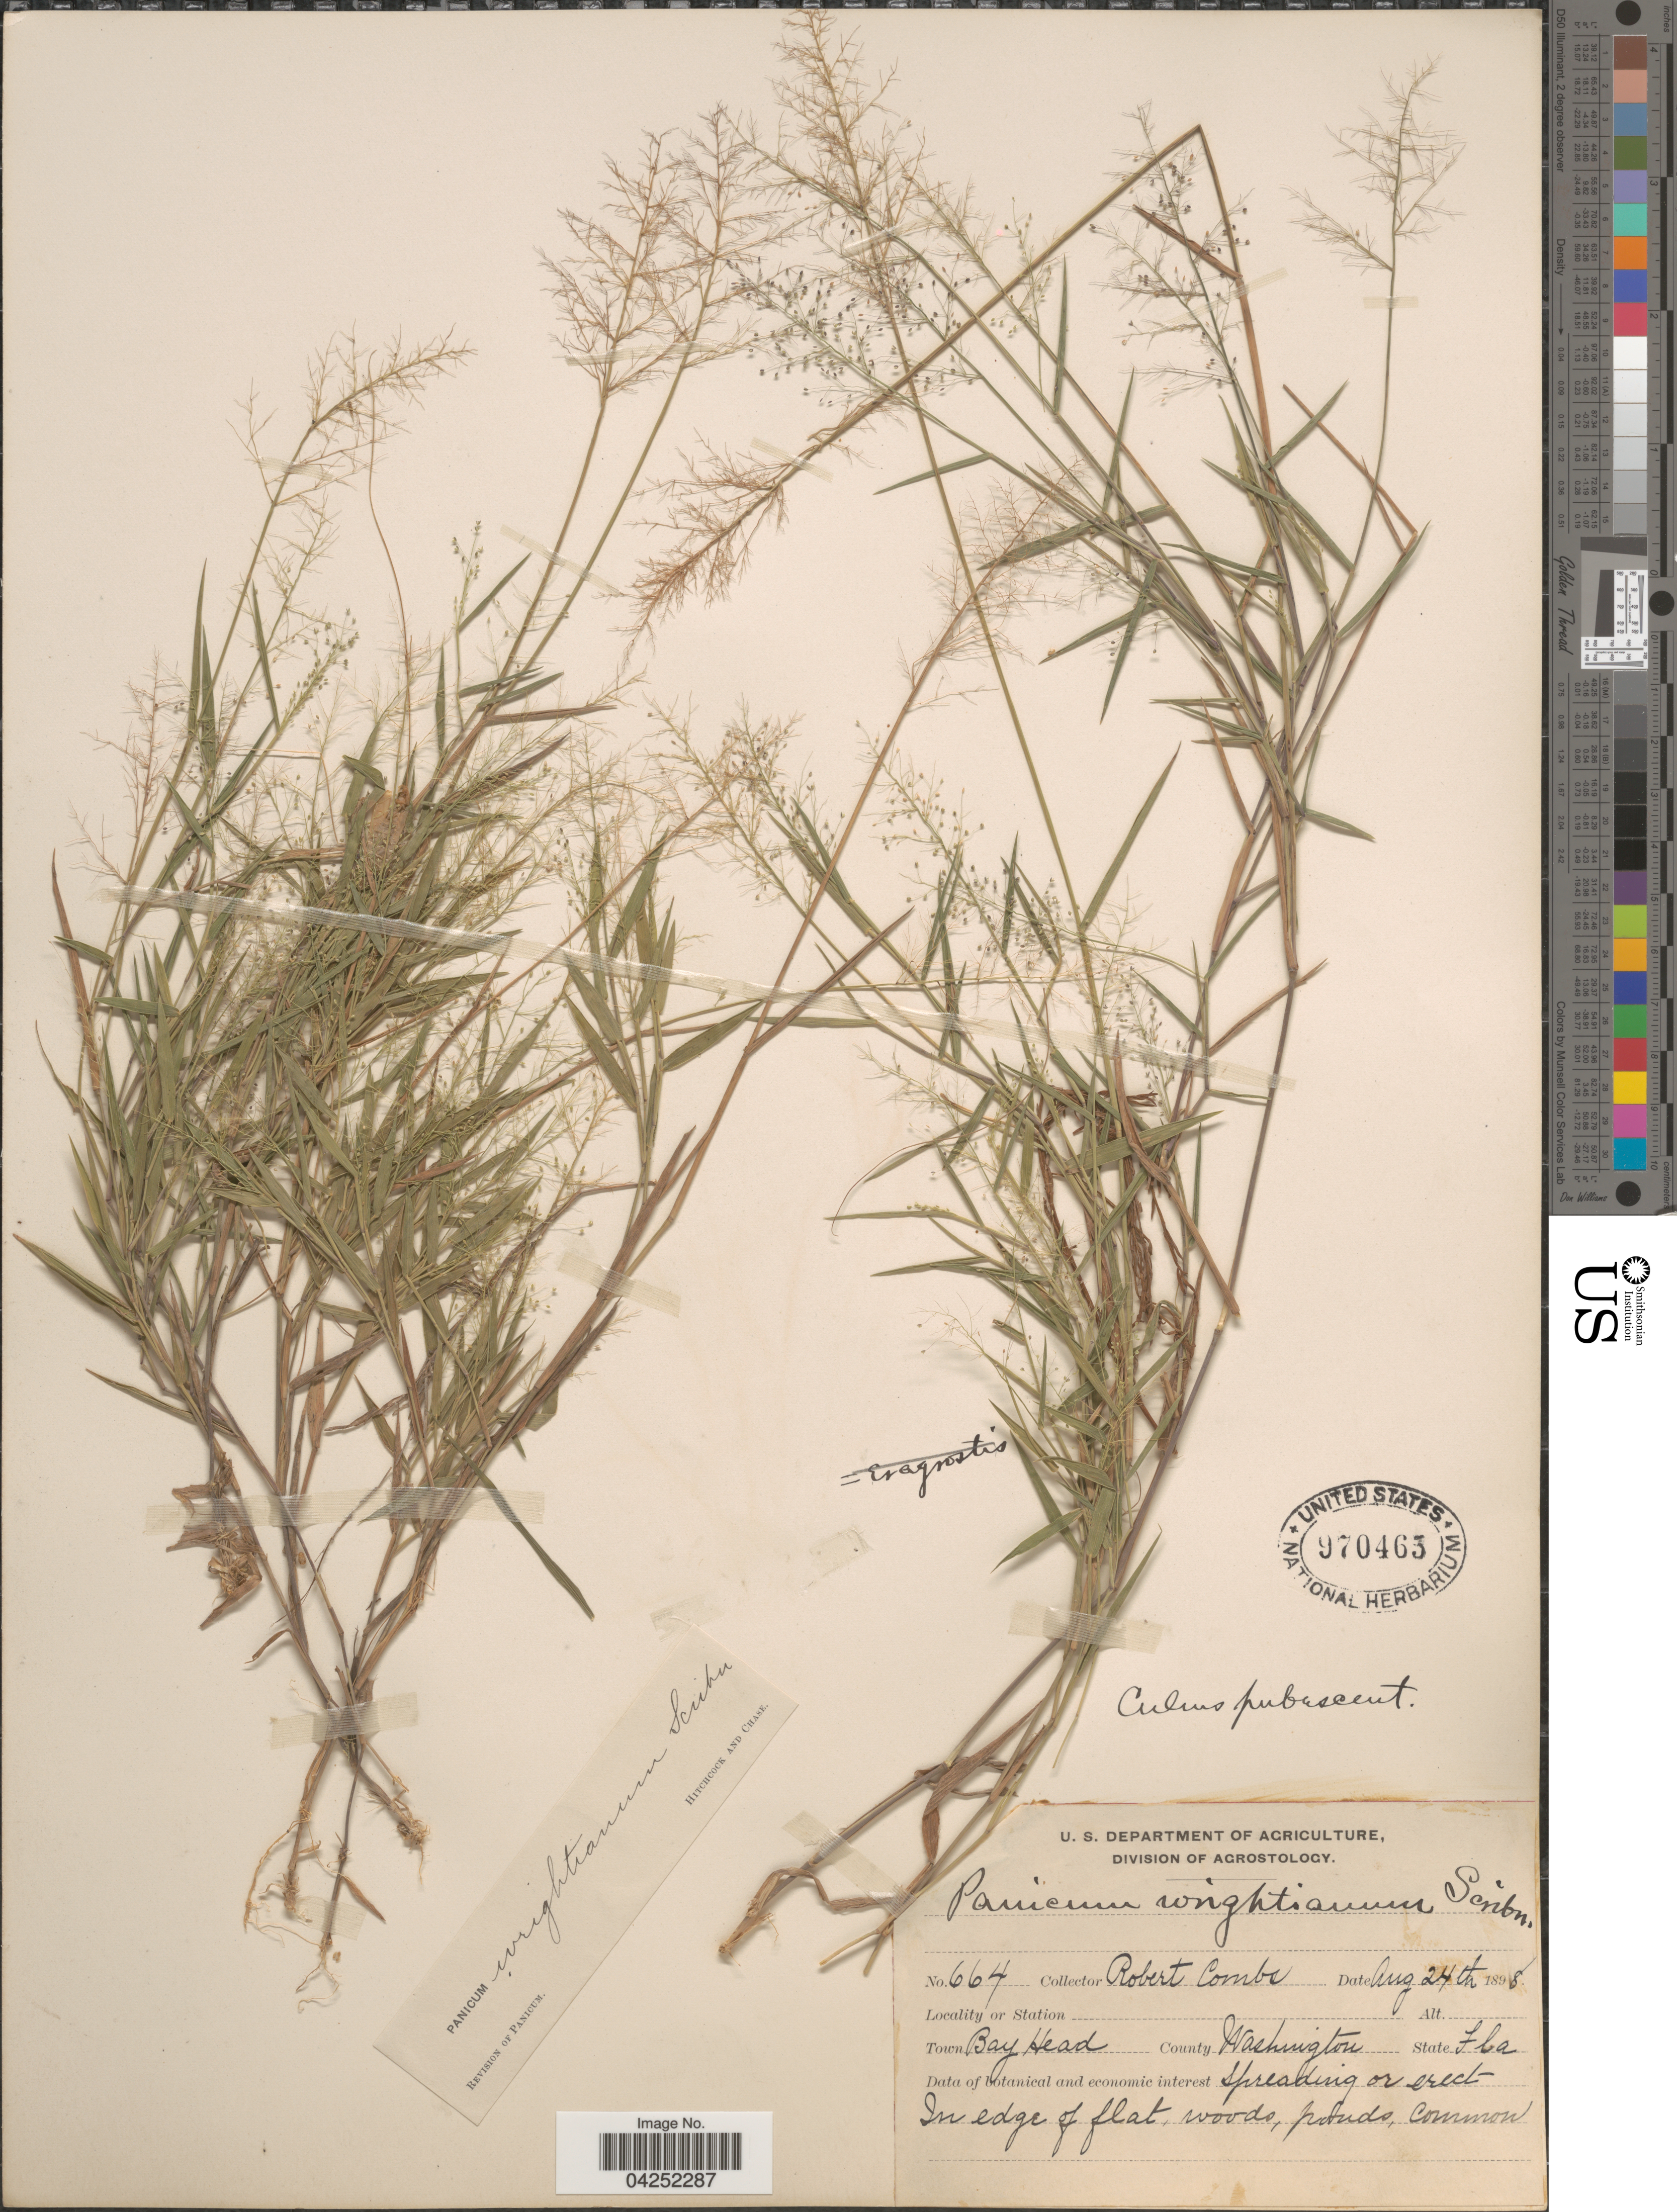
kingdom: Plantae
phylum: Tracheophyta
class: Liliopsida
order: Poales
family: Poaceae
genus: Dichanthelium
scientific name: Dichanthelium acuminatum var. longiligulatum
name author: (Nash) Gould & C.A. Clark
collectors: R. Combs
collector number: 664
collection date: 1898-08-24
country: United States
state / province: Florida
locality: Town Bay Head. County Washington. In edge of flat woods, ponds, common.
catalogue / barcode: US 970463